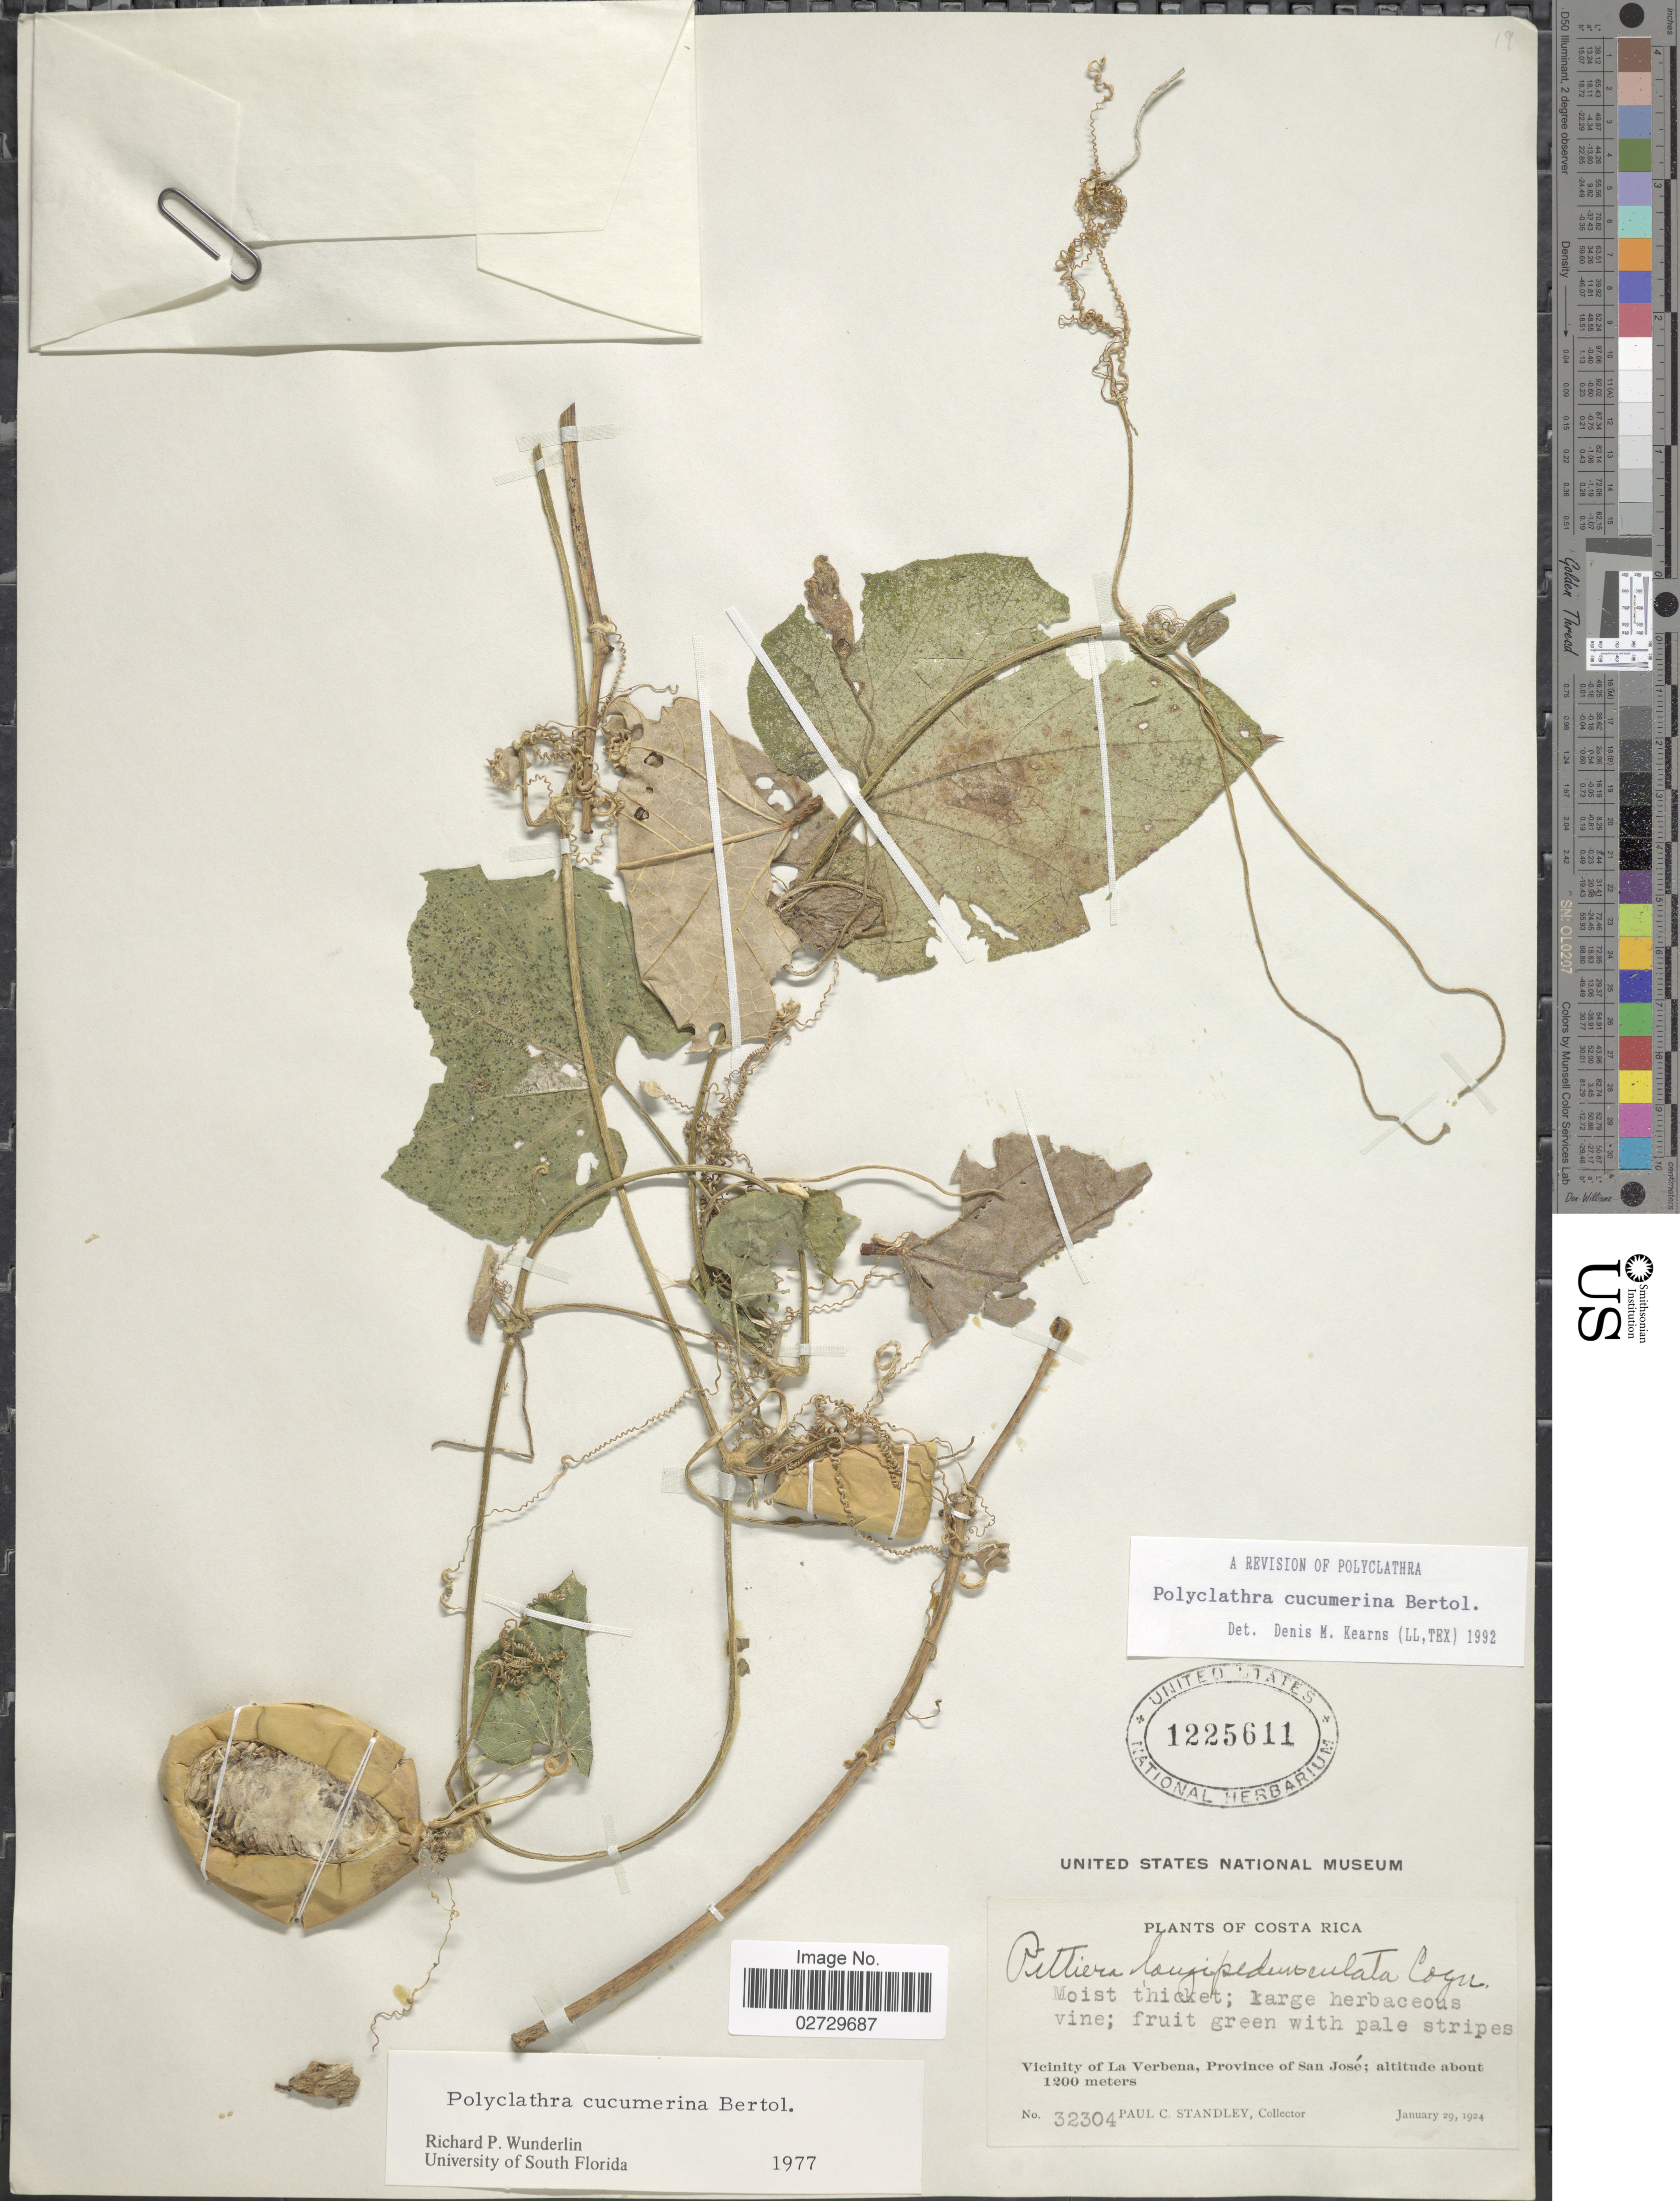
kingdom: Plantae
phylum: Tracheophyta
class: Magnoliopsida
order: Cucurbitales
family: Cucurbitaceae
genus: Polyclathra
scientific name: Polyclathra cucumerina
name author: Bertol.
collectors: P. C. Standley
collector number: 32304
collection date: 1924-01-29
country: Costa Rica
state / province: San José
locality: Vicinity of La Verbena, Province of San Jose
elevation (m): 1200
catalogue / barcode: US 1225611